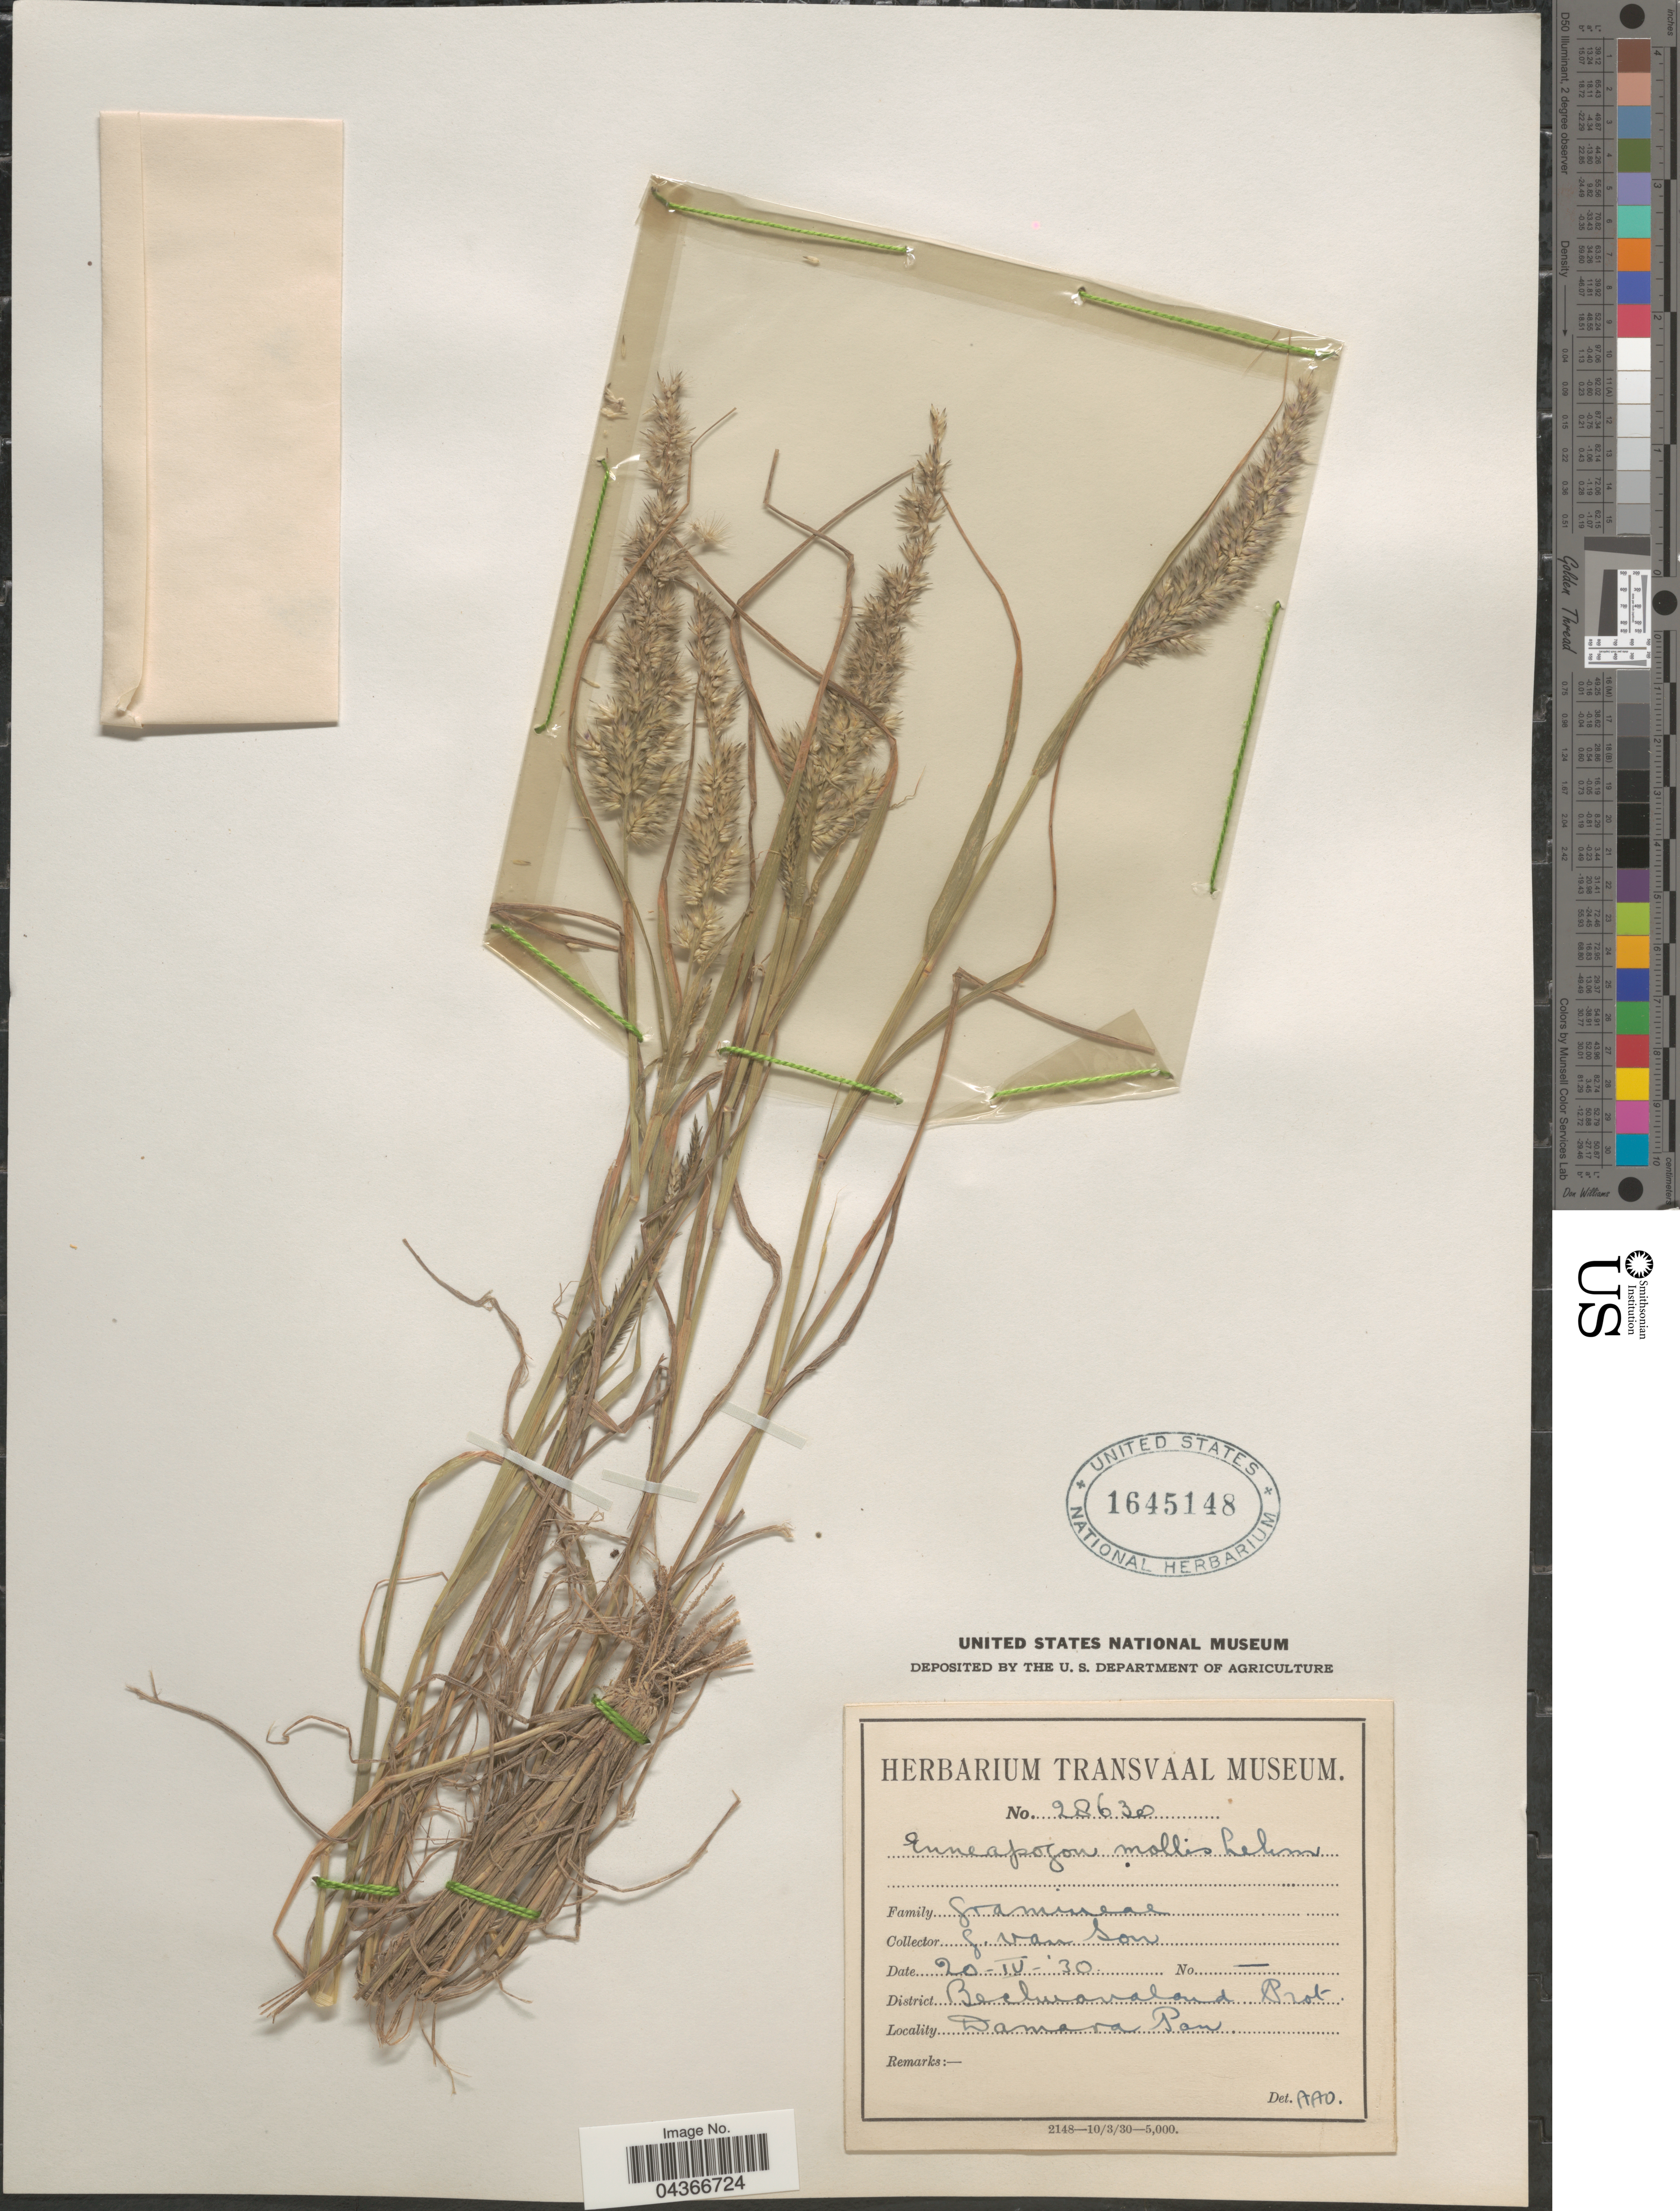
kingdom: Plantae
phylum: Tracheophyta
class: Liliopsida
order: Poales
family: Poaceae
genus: Enneapogon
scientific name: Enneapogon cenchroides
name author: (Licht. ex Roem. & Schult.) C.E. Hubb.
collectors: G. van Son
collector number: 28630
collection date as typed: Transcribed d/m/y: 20/4/30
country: Botswana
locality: District Bechuanaland Prot. Damera Pan.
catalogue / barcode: US 1645148